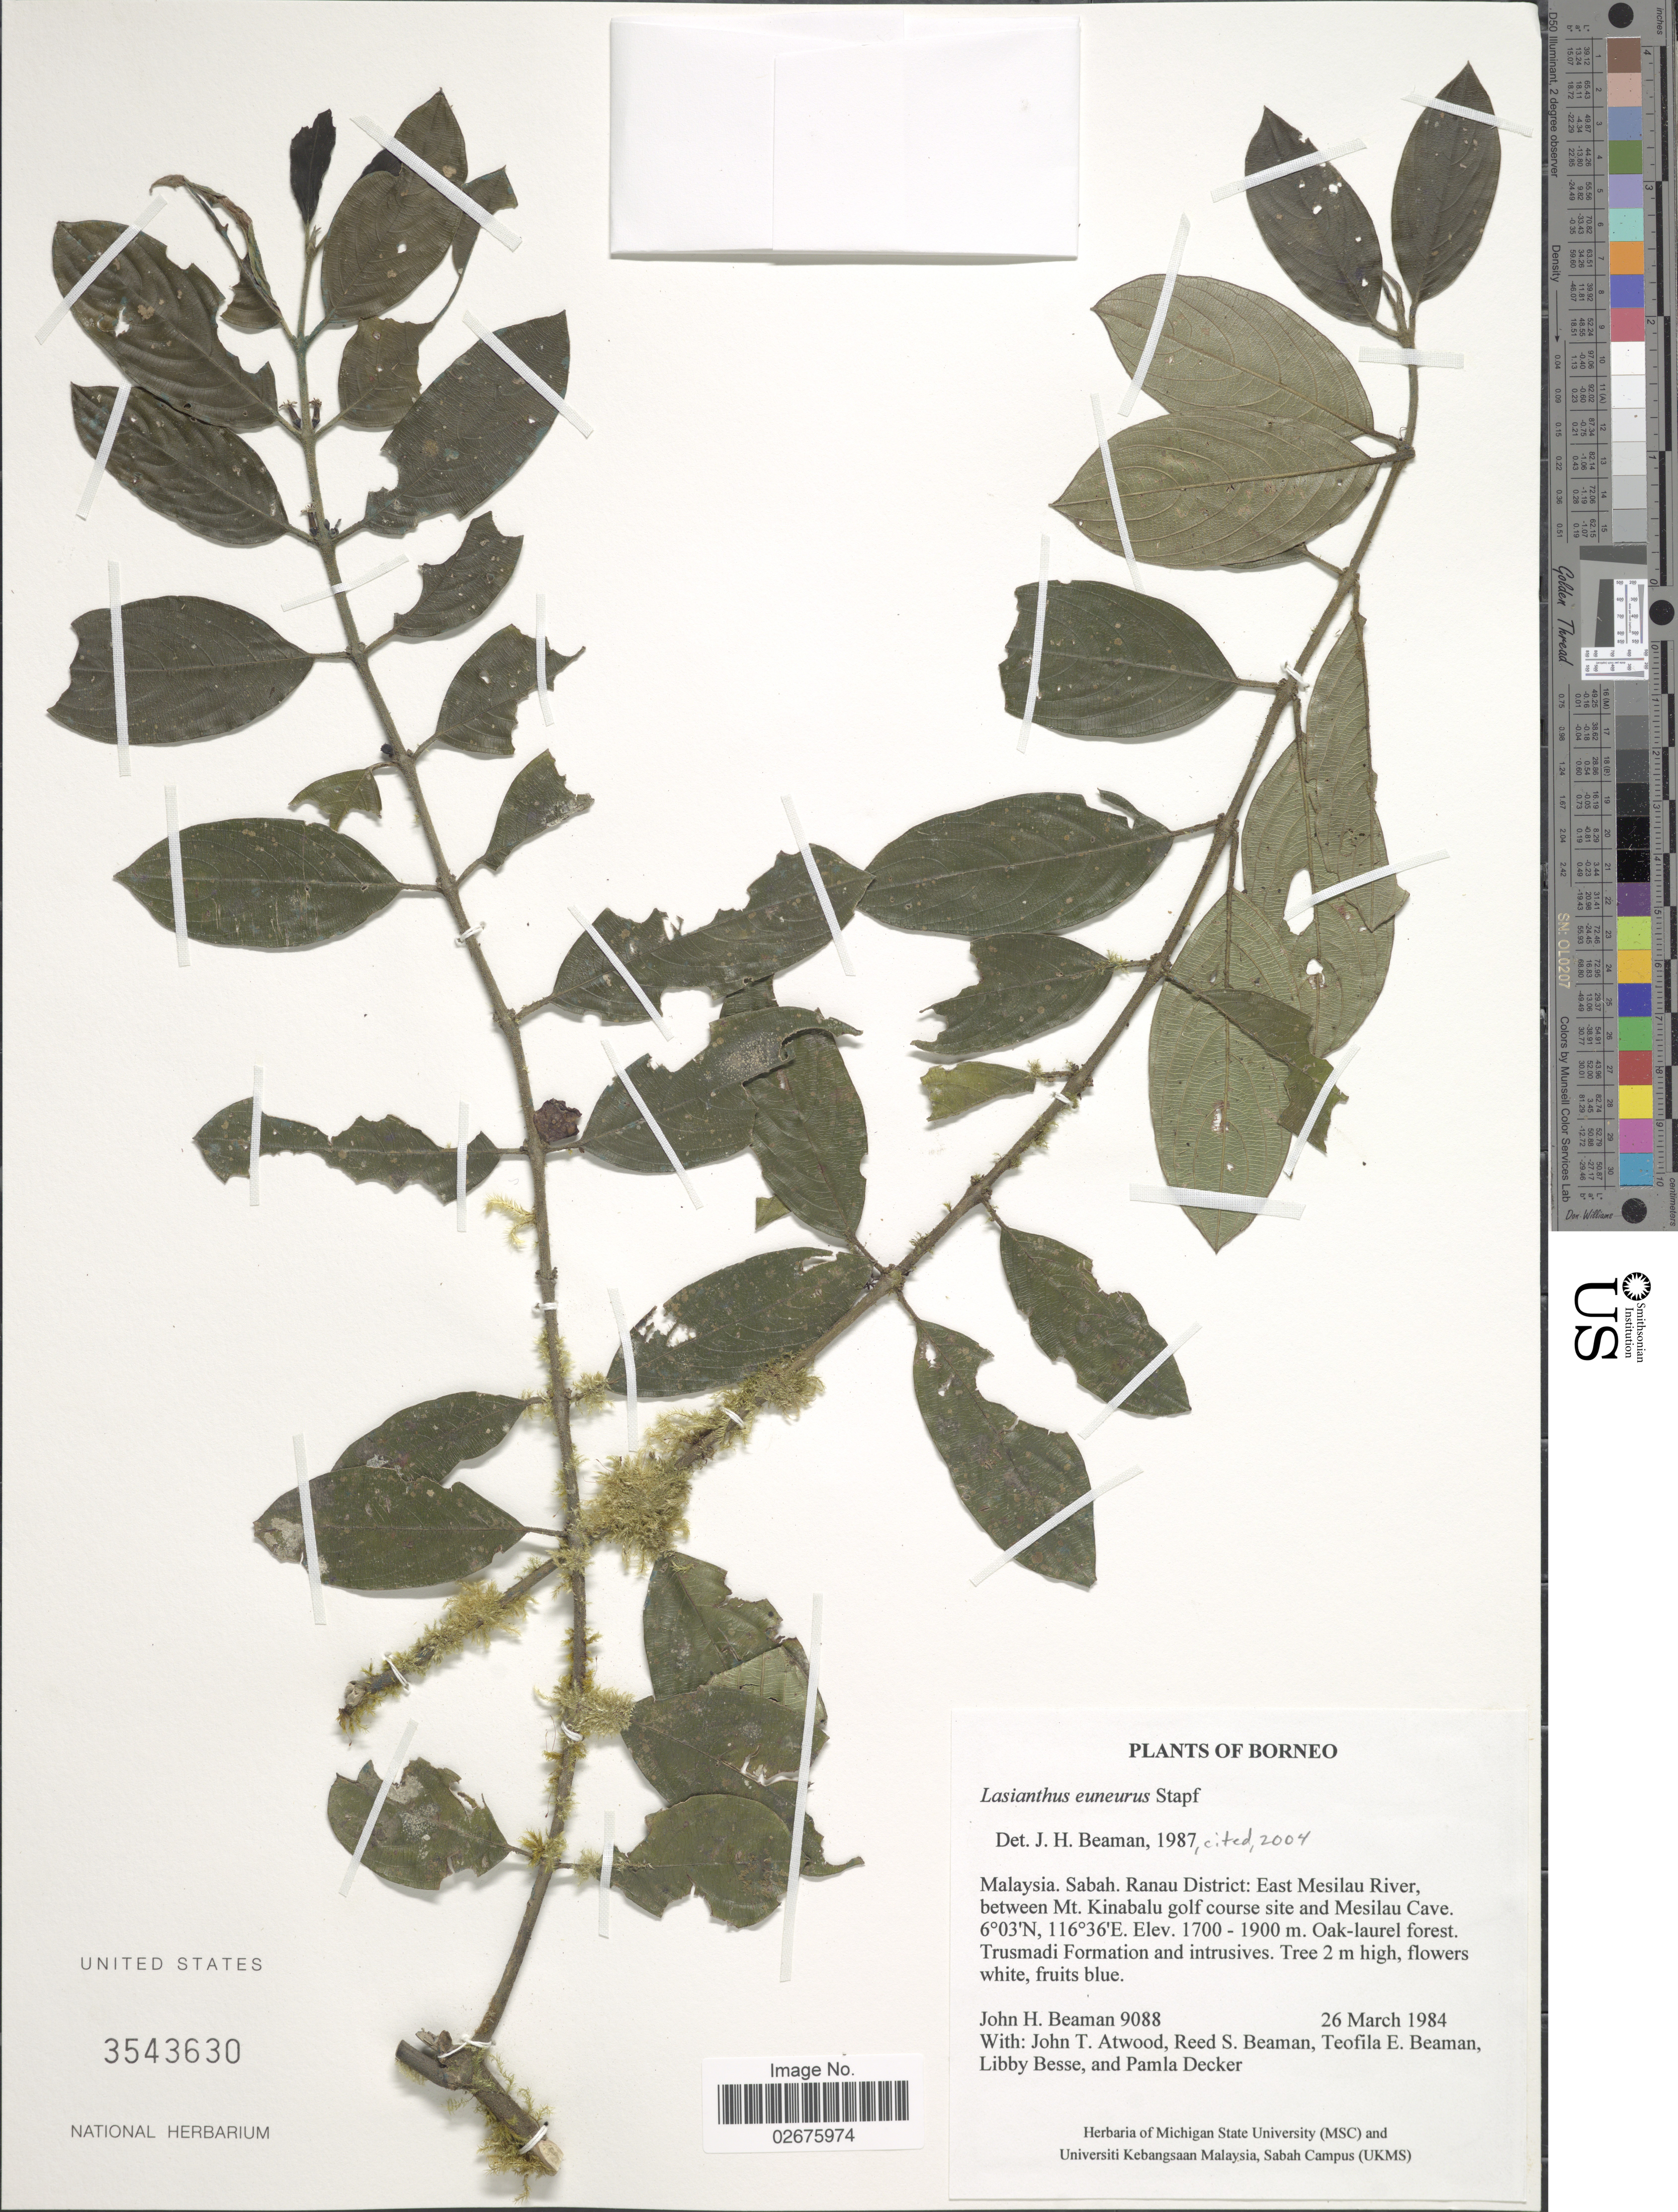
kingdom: Plantae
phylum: Tracheophyta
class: Magnoliopsida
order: Gentianales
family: Rubiaceae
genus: Lasianthus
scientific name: Lasianthus euneurus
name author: Stapf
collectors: J. H. Beaman, J. T. Atwood, R. S. Beaman, T. E. Beaman & et al.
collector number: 9088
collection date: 1984-03-26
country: Malaysia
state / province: Sabah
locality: Borneo, Ranau District: East Mesilau River, between Mt Kinabalu golf course site and Mesilau Cave. Oak-luarel forest. Trusmadi Formation and intrusives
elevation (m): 1700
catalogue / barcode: US 3543630